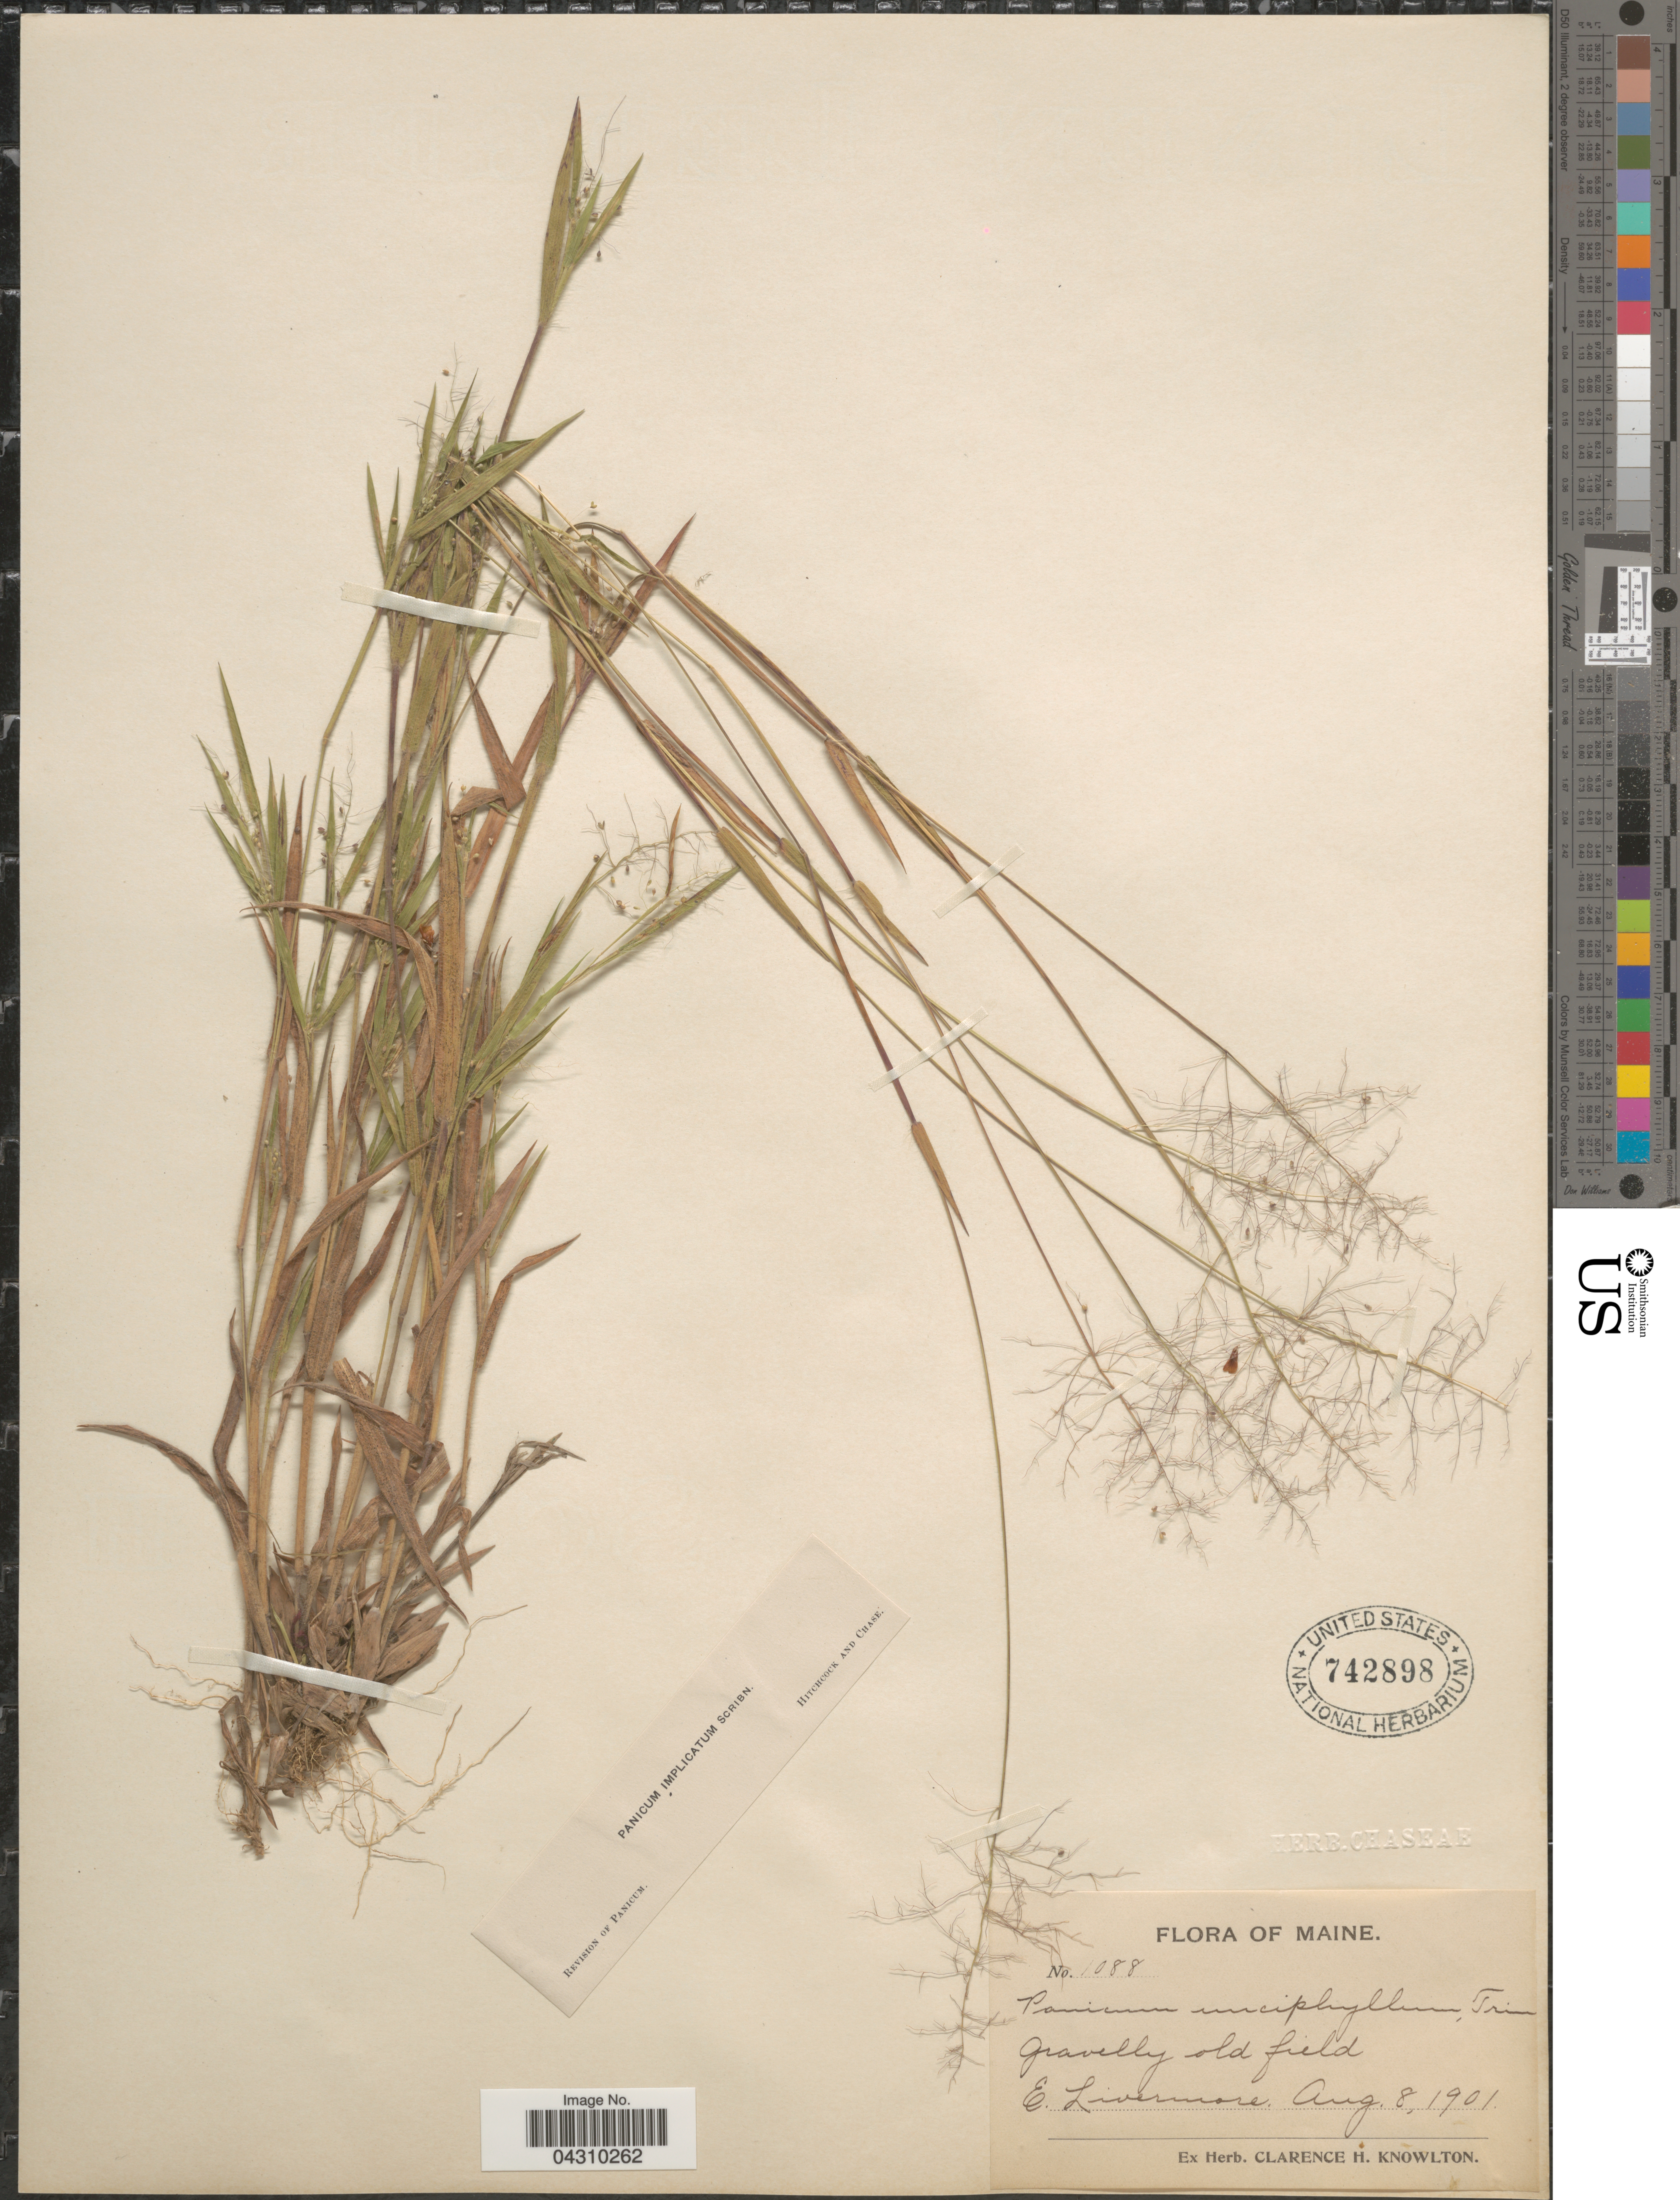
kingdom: Plantae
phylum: Tracheophyta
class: Liliopsida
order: Poales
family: Poaceae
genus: Dichanthelium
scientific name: Dichanthelium acuminatum var. acuminatum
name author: (Sw.) Gould & C.A. Clark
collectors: Ex Herb. Clarence H. Knowlton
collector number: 1088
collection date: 1901-08-08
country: United States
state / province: Maine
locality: Gravelly old field. E. Livermore.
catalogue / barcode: US 742898